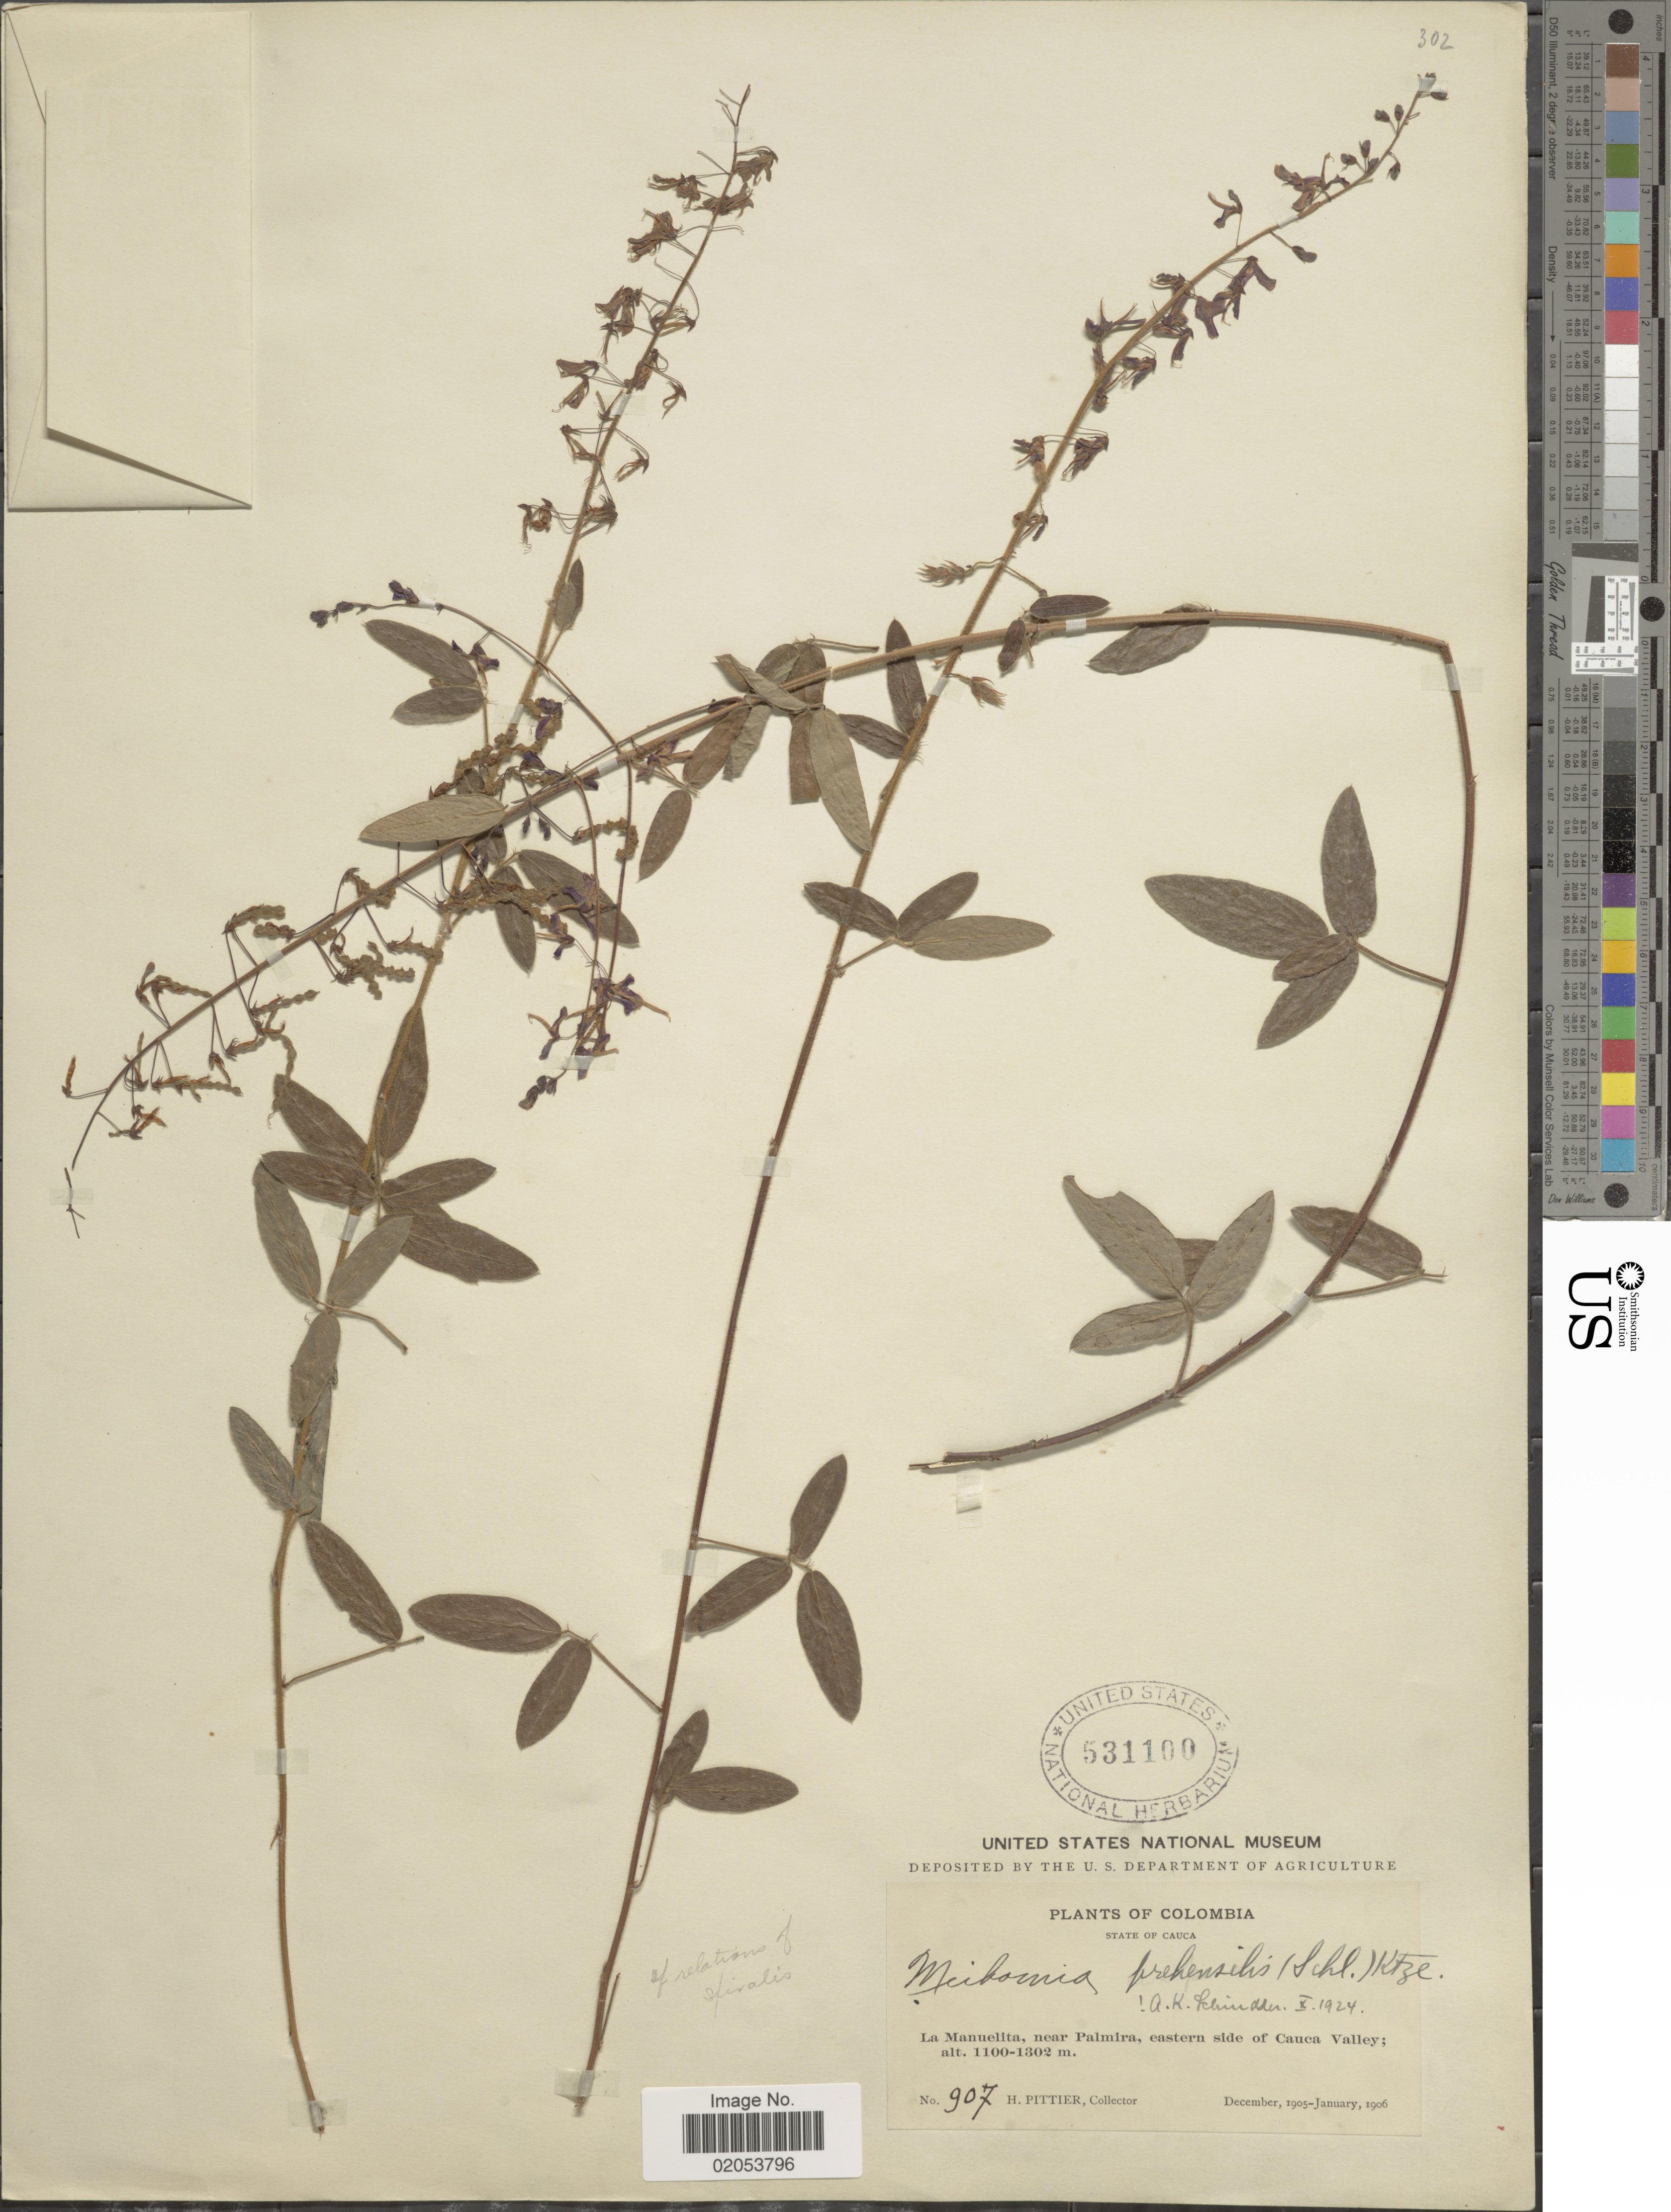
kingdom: Plantae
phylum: Tracheophyta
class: Magnoliopsida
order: Fabales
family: Fabaceae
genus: Desmodium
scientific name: Desmodium prehensile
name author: Schltdl.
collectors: H. F. Pittier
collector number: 907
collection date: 1905-12/1906-01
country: Colombia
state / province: Cauca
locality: La Manuelita, near Palmira, eastern side of Cauca Valley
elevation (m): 1100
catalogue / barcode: US 531100